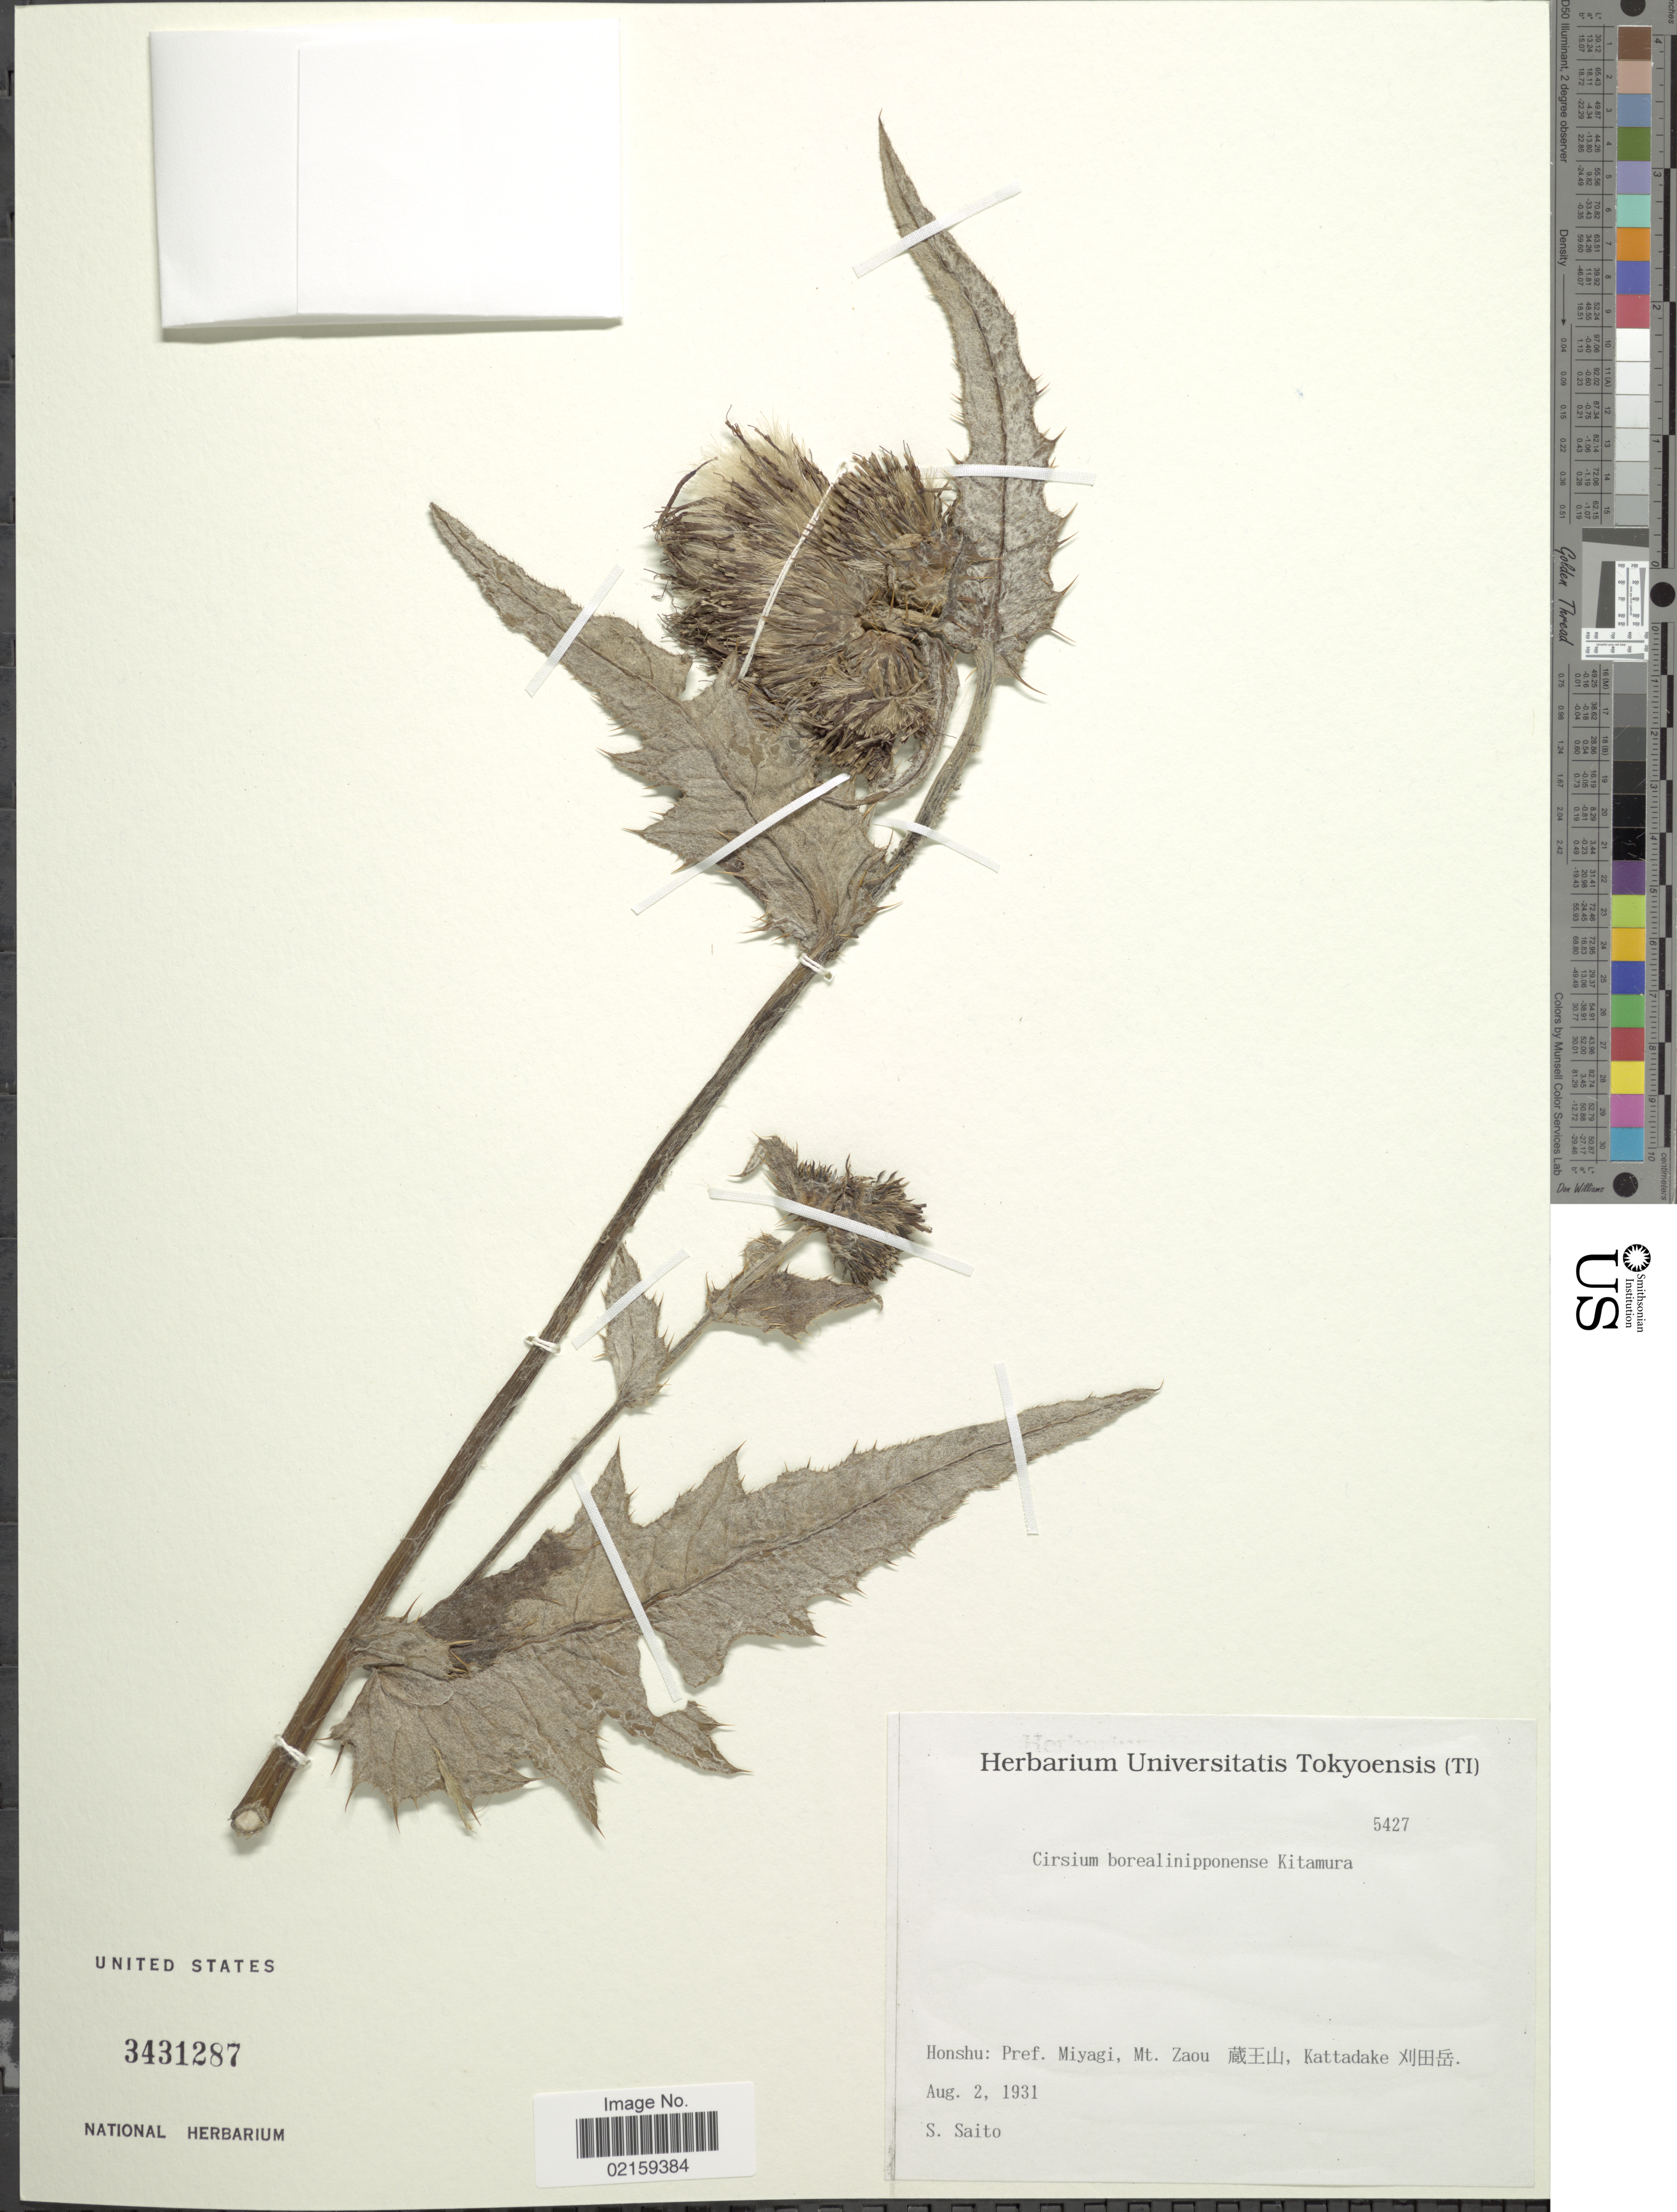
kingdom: Plantae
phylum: Tracheophyta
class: Magnoliopsida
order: Asterales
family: Asteraceae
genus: Cirsium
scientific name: Cirsium borealinipponense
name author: Kitam. & Murata ex Kitam.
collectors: S. Saito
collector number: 5427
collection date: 1931-08-02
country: Japan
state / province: Miyagi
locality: Honshu: Pref. Miyagi, Mt. Zaou, Kattadake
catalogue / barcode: US 3431287